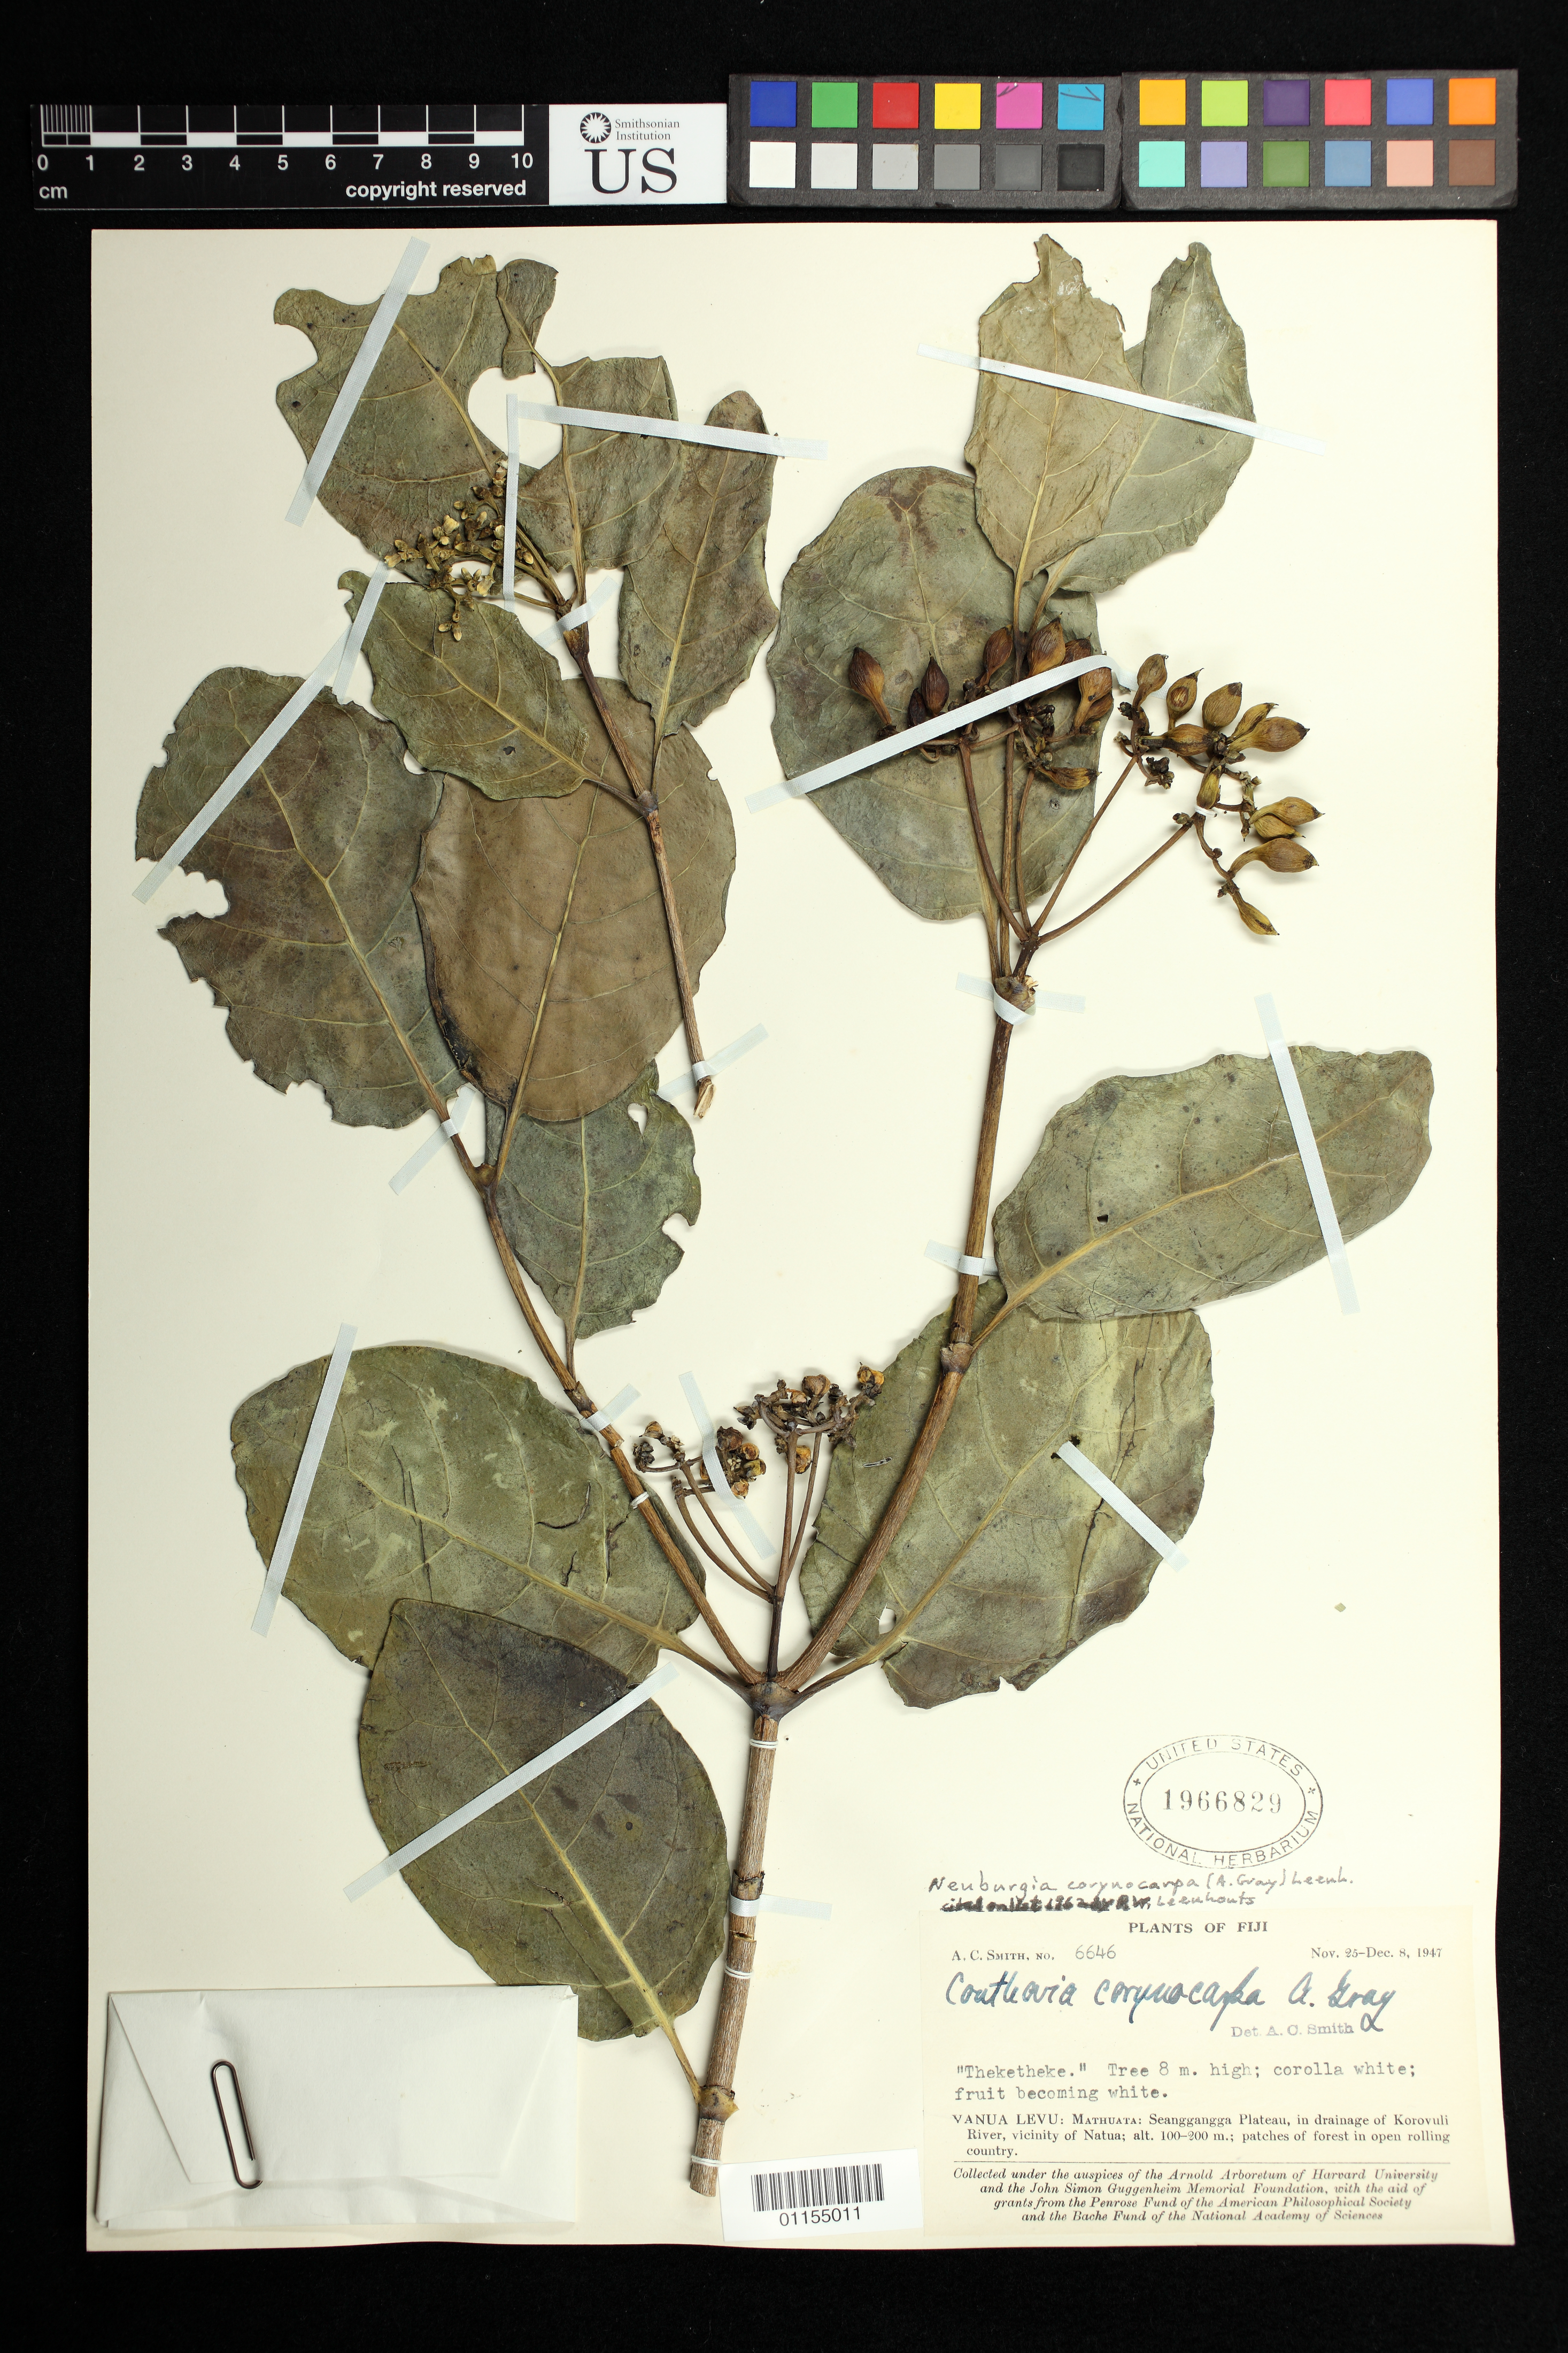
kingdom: Plantae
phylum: Tracheophyta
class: Magnoliopsida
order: Gentianales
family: Loganiaceae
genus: Neuburgia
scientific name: Neuburgia corynocarpa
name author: (A. Gray) Leenh.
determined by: Leenhouts, J.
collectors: A. C. Smith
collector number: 6646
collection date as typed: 25 Nov 1947 to 08 Dec 1947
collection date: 1947-11-25/1947-12-08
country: Fiji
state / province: Northern Division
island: Macuata-i-wai [Mathuata-i-wai]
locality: Mathuata Prov., seanggangga plateau, in drainage of korovuli river, vicinity of natua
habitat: Patches of forest in open rolling country.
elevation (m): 100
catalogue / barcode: US 1966829